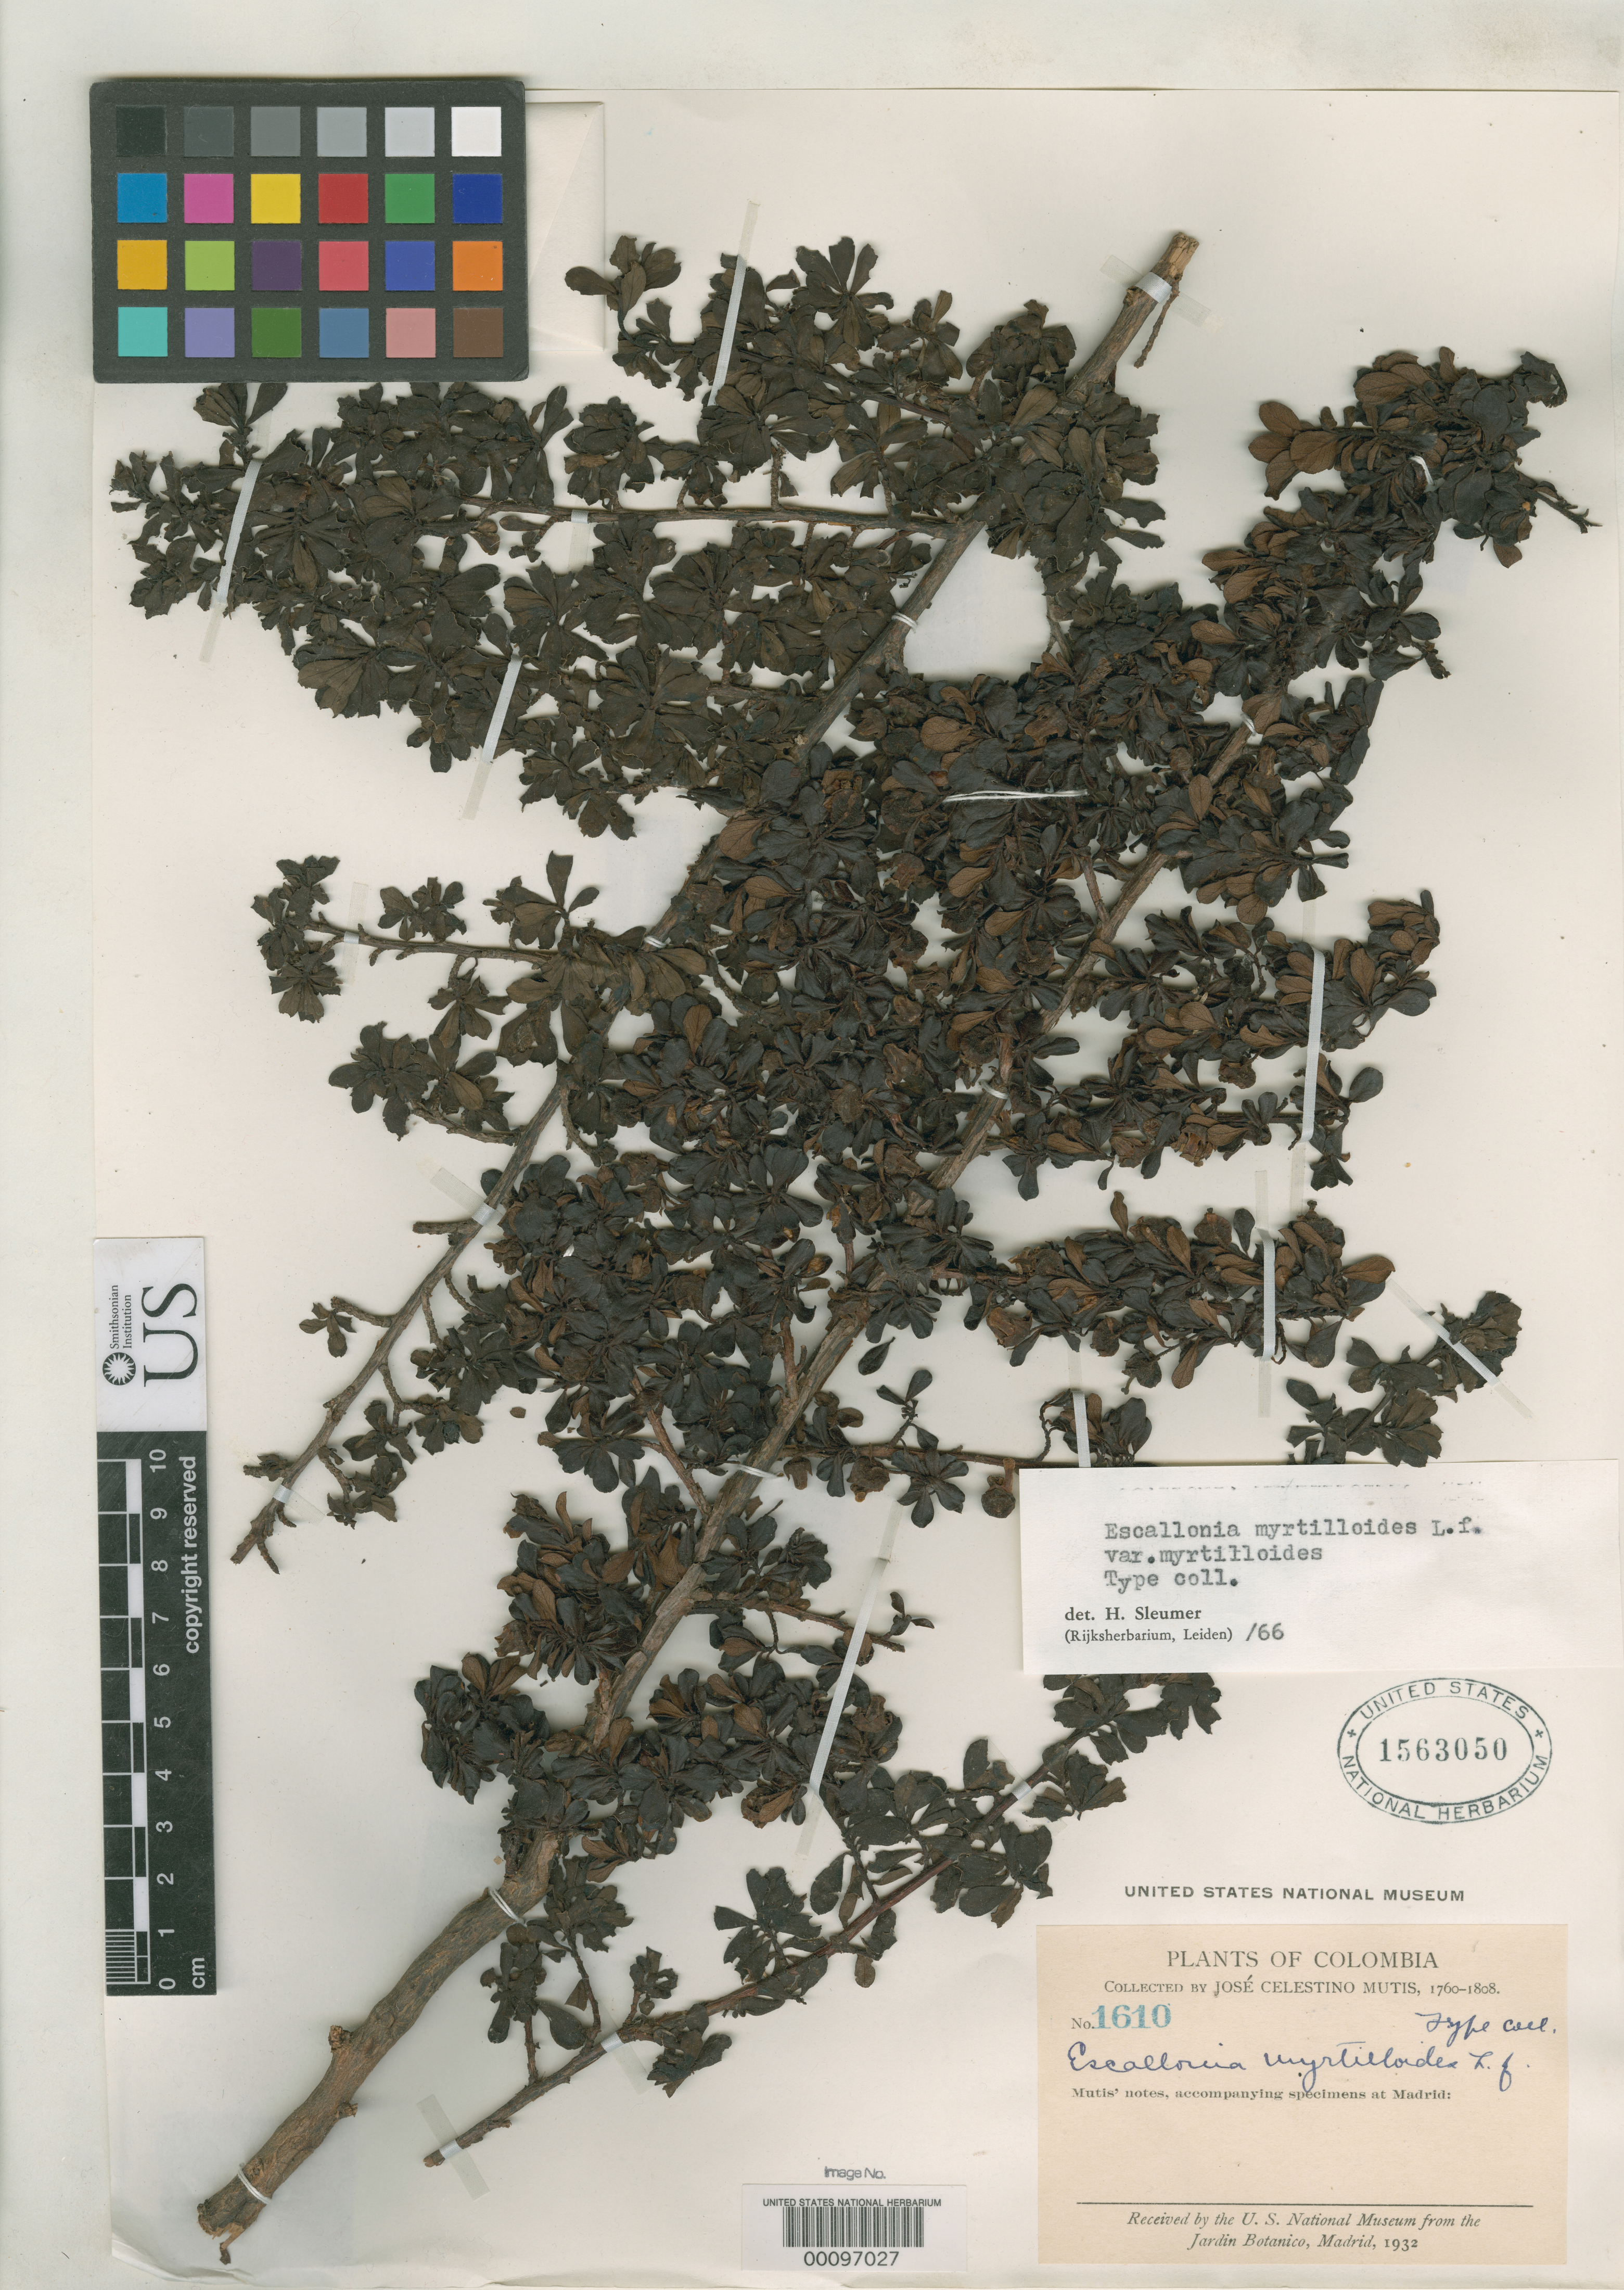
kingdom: Plantae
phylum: Tracheophyta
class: Magnoliopsida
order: Escalloniales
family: Escalloniaceae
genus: Escallonia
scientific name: Escallonia myrtilloides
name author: L. f.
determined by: Sleumer, H. O.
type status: Isolectotype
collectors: J. C. B. Mutis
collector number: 1610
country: Colombia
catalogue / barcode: US 1563050